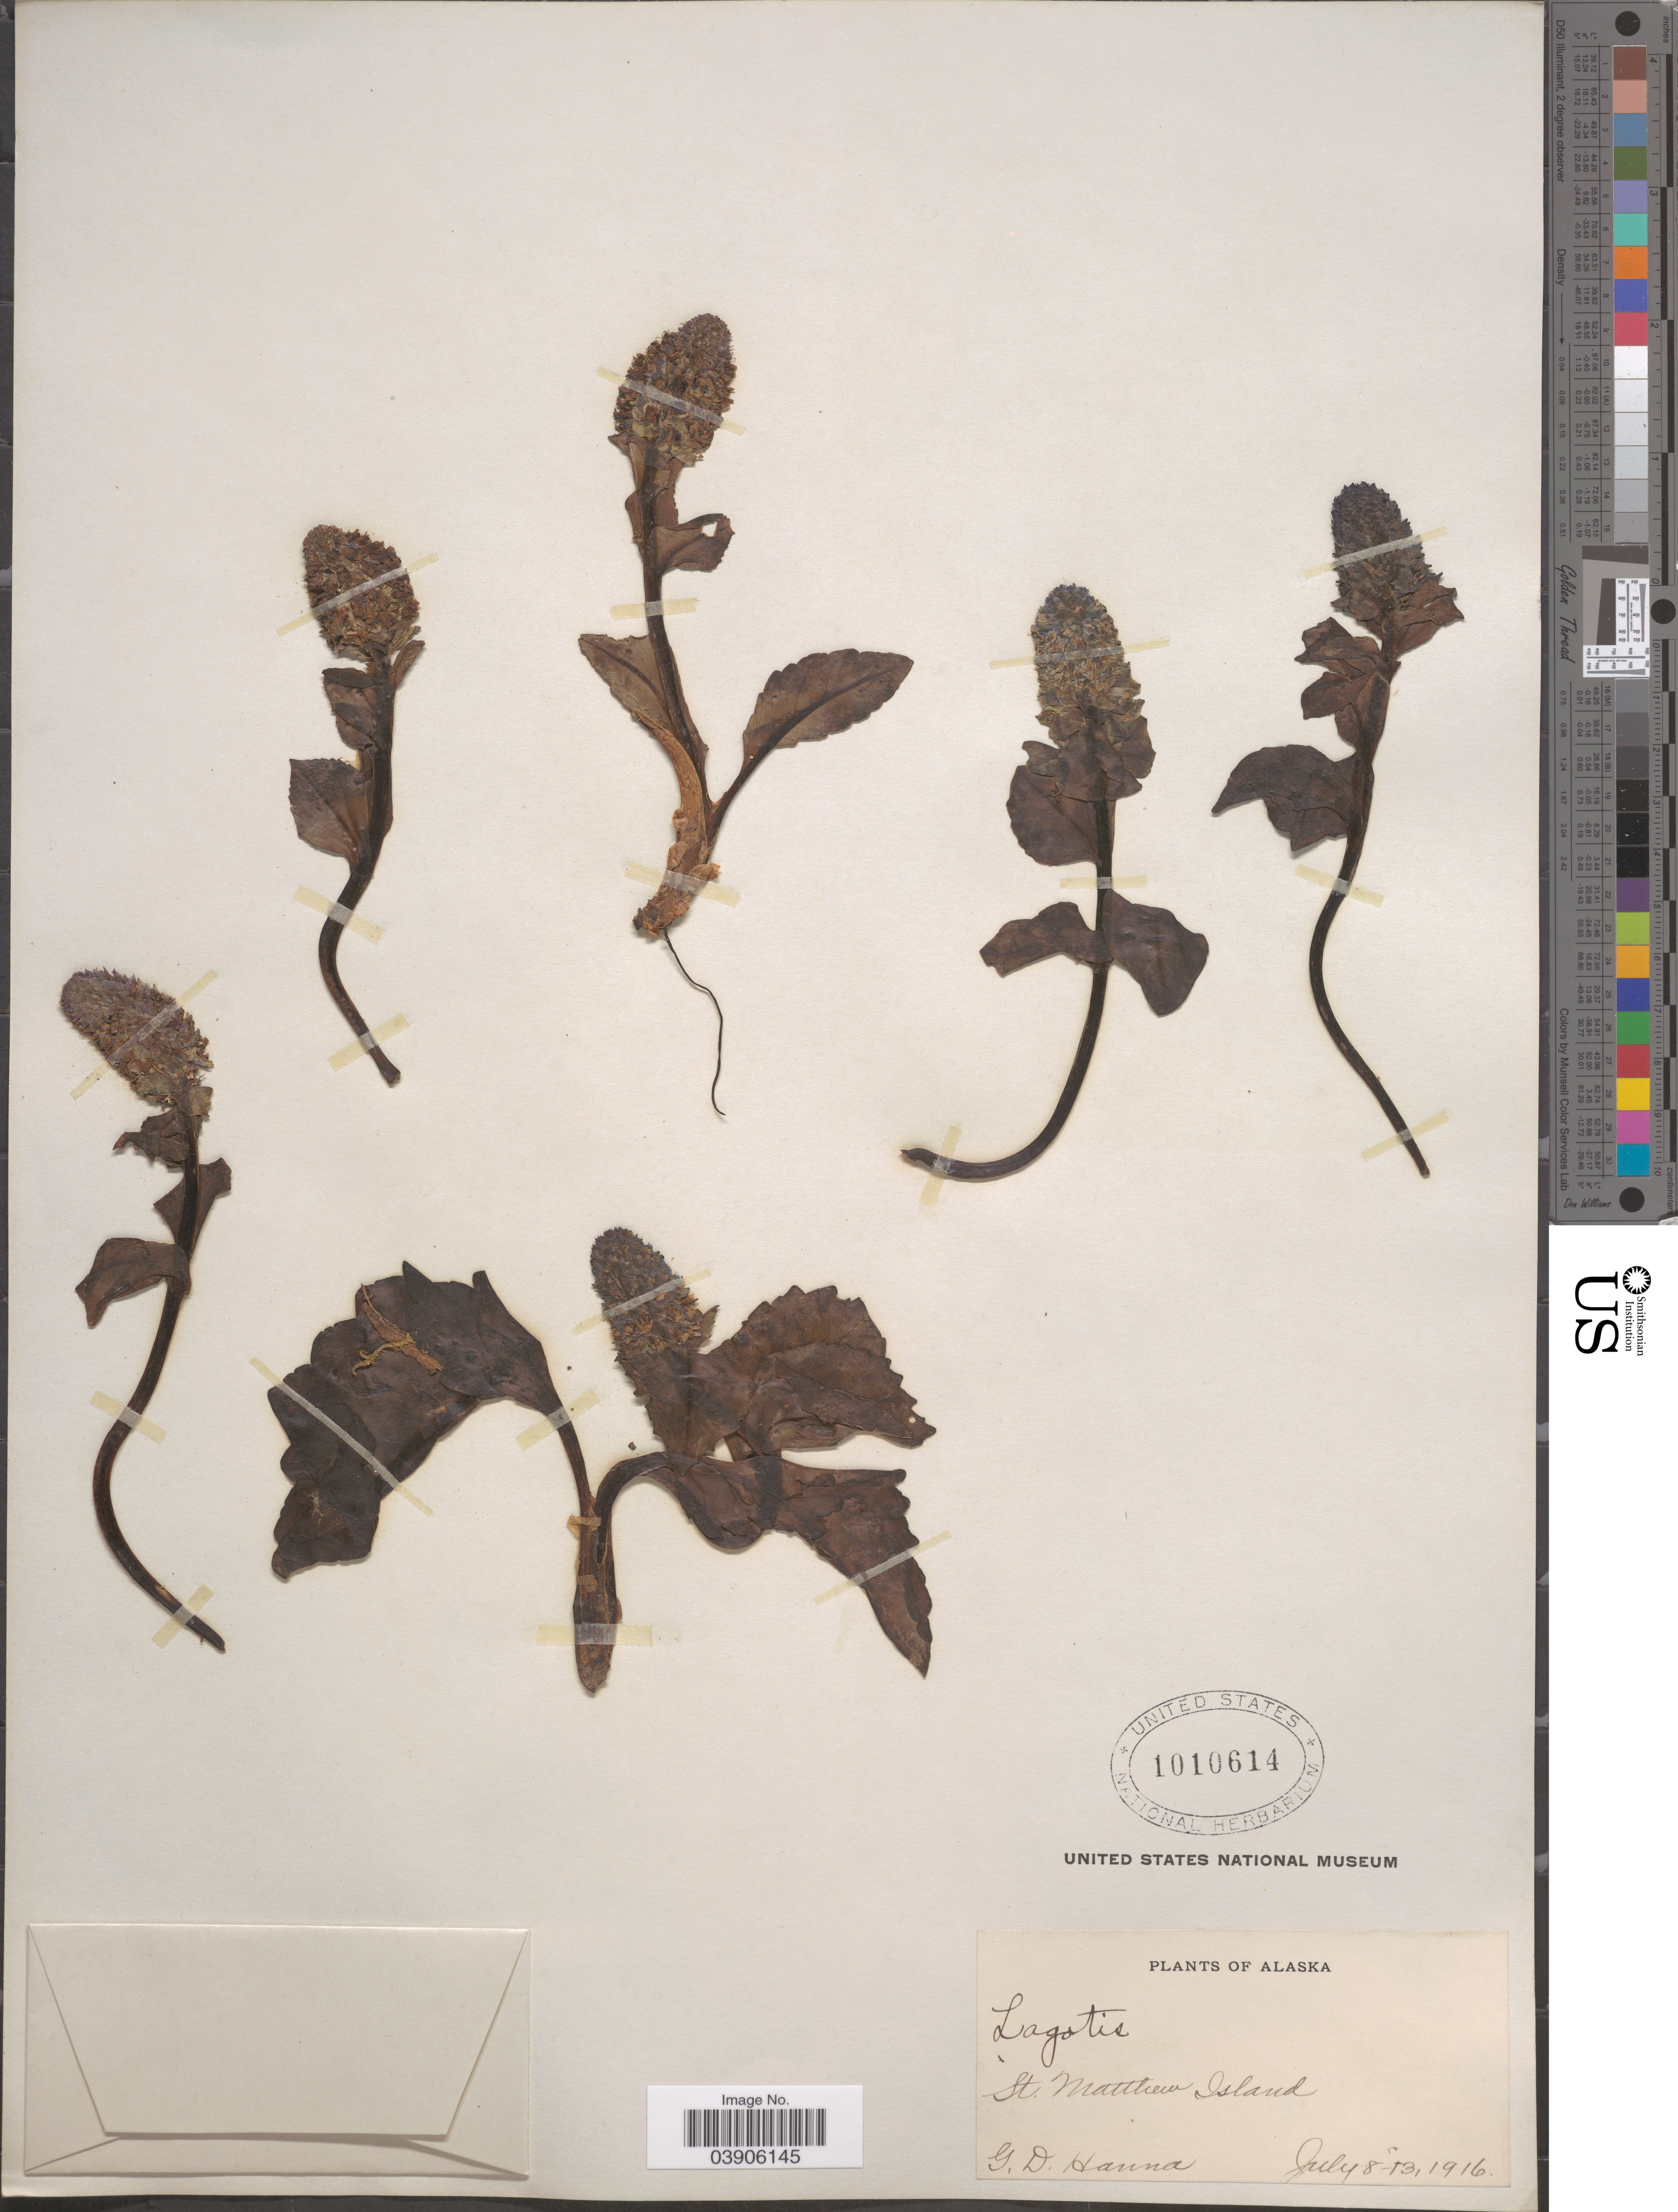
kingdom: Plantae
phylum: Tracheophyta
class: Magnoliopsida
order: Lamiales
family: Plantaginaceae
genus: Lagotis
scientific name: Lagotis glauca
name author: Gaertn.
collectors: G. D. Hanna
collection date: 1916-07-08/1916-07-13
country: United States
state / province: Alaska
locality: St. Matthew Island.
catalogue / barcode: US 1010614